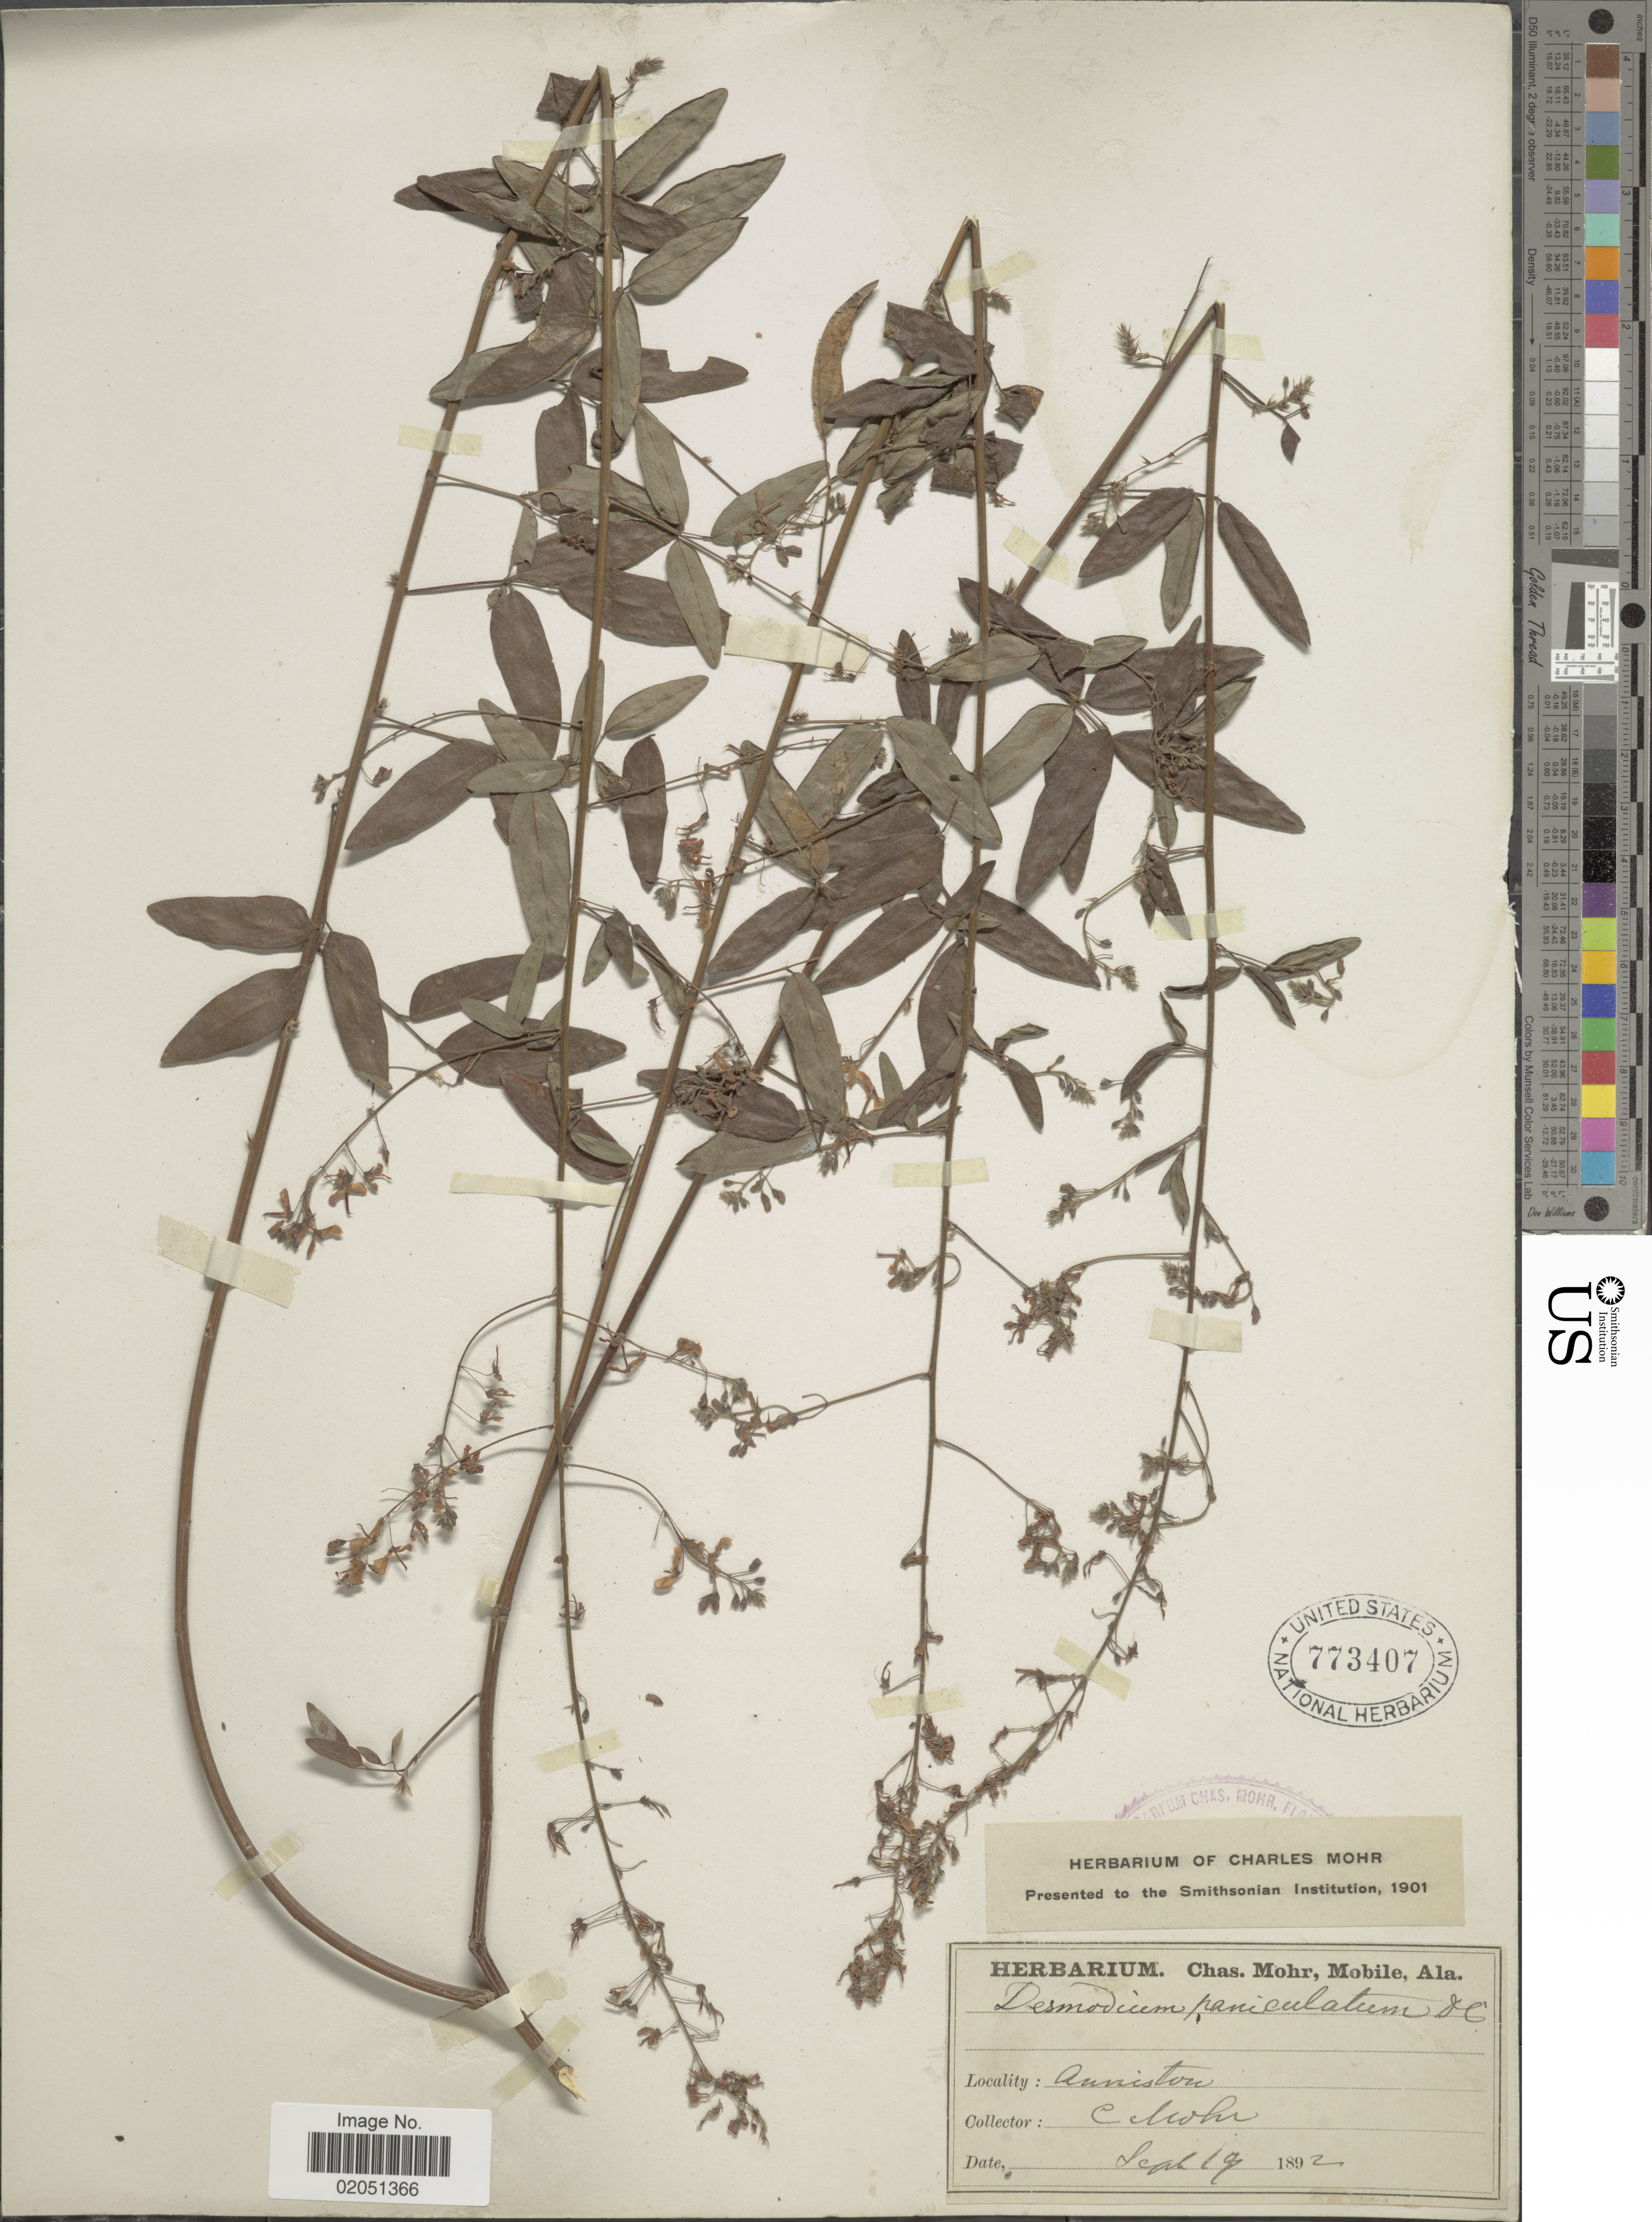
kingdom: Plantae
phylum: Tracheophyta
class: Magnoliopsida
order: Fabales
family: Fabaceae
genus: Desmodium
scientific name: Desmodium paniculatum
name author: (L.) DC.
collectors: C. T. Mohr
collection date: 1892-09-19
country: United States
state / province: Alabama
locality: Anniston.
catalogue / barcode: US 773407